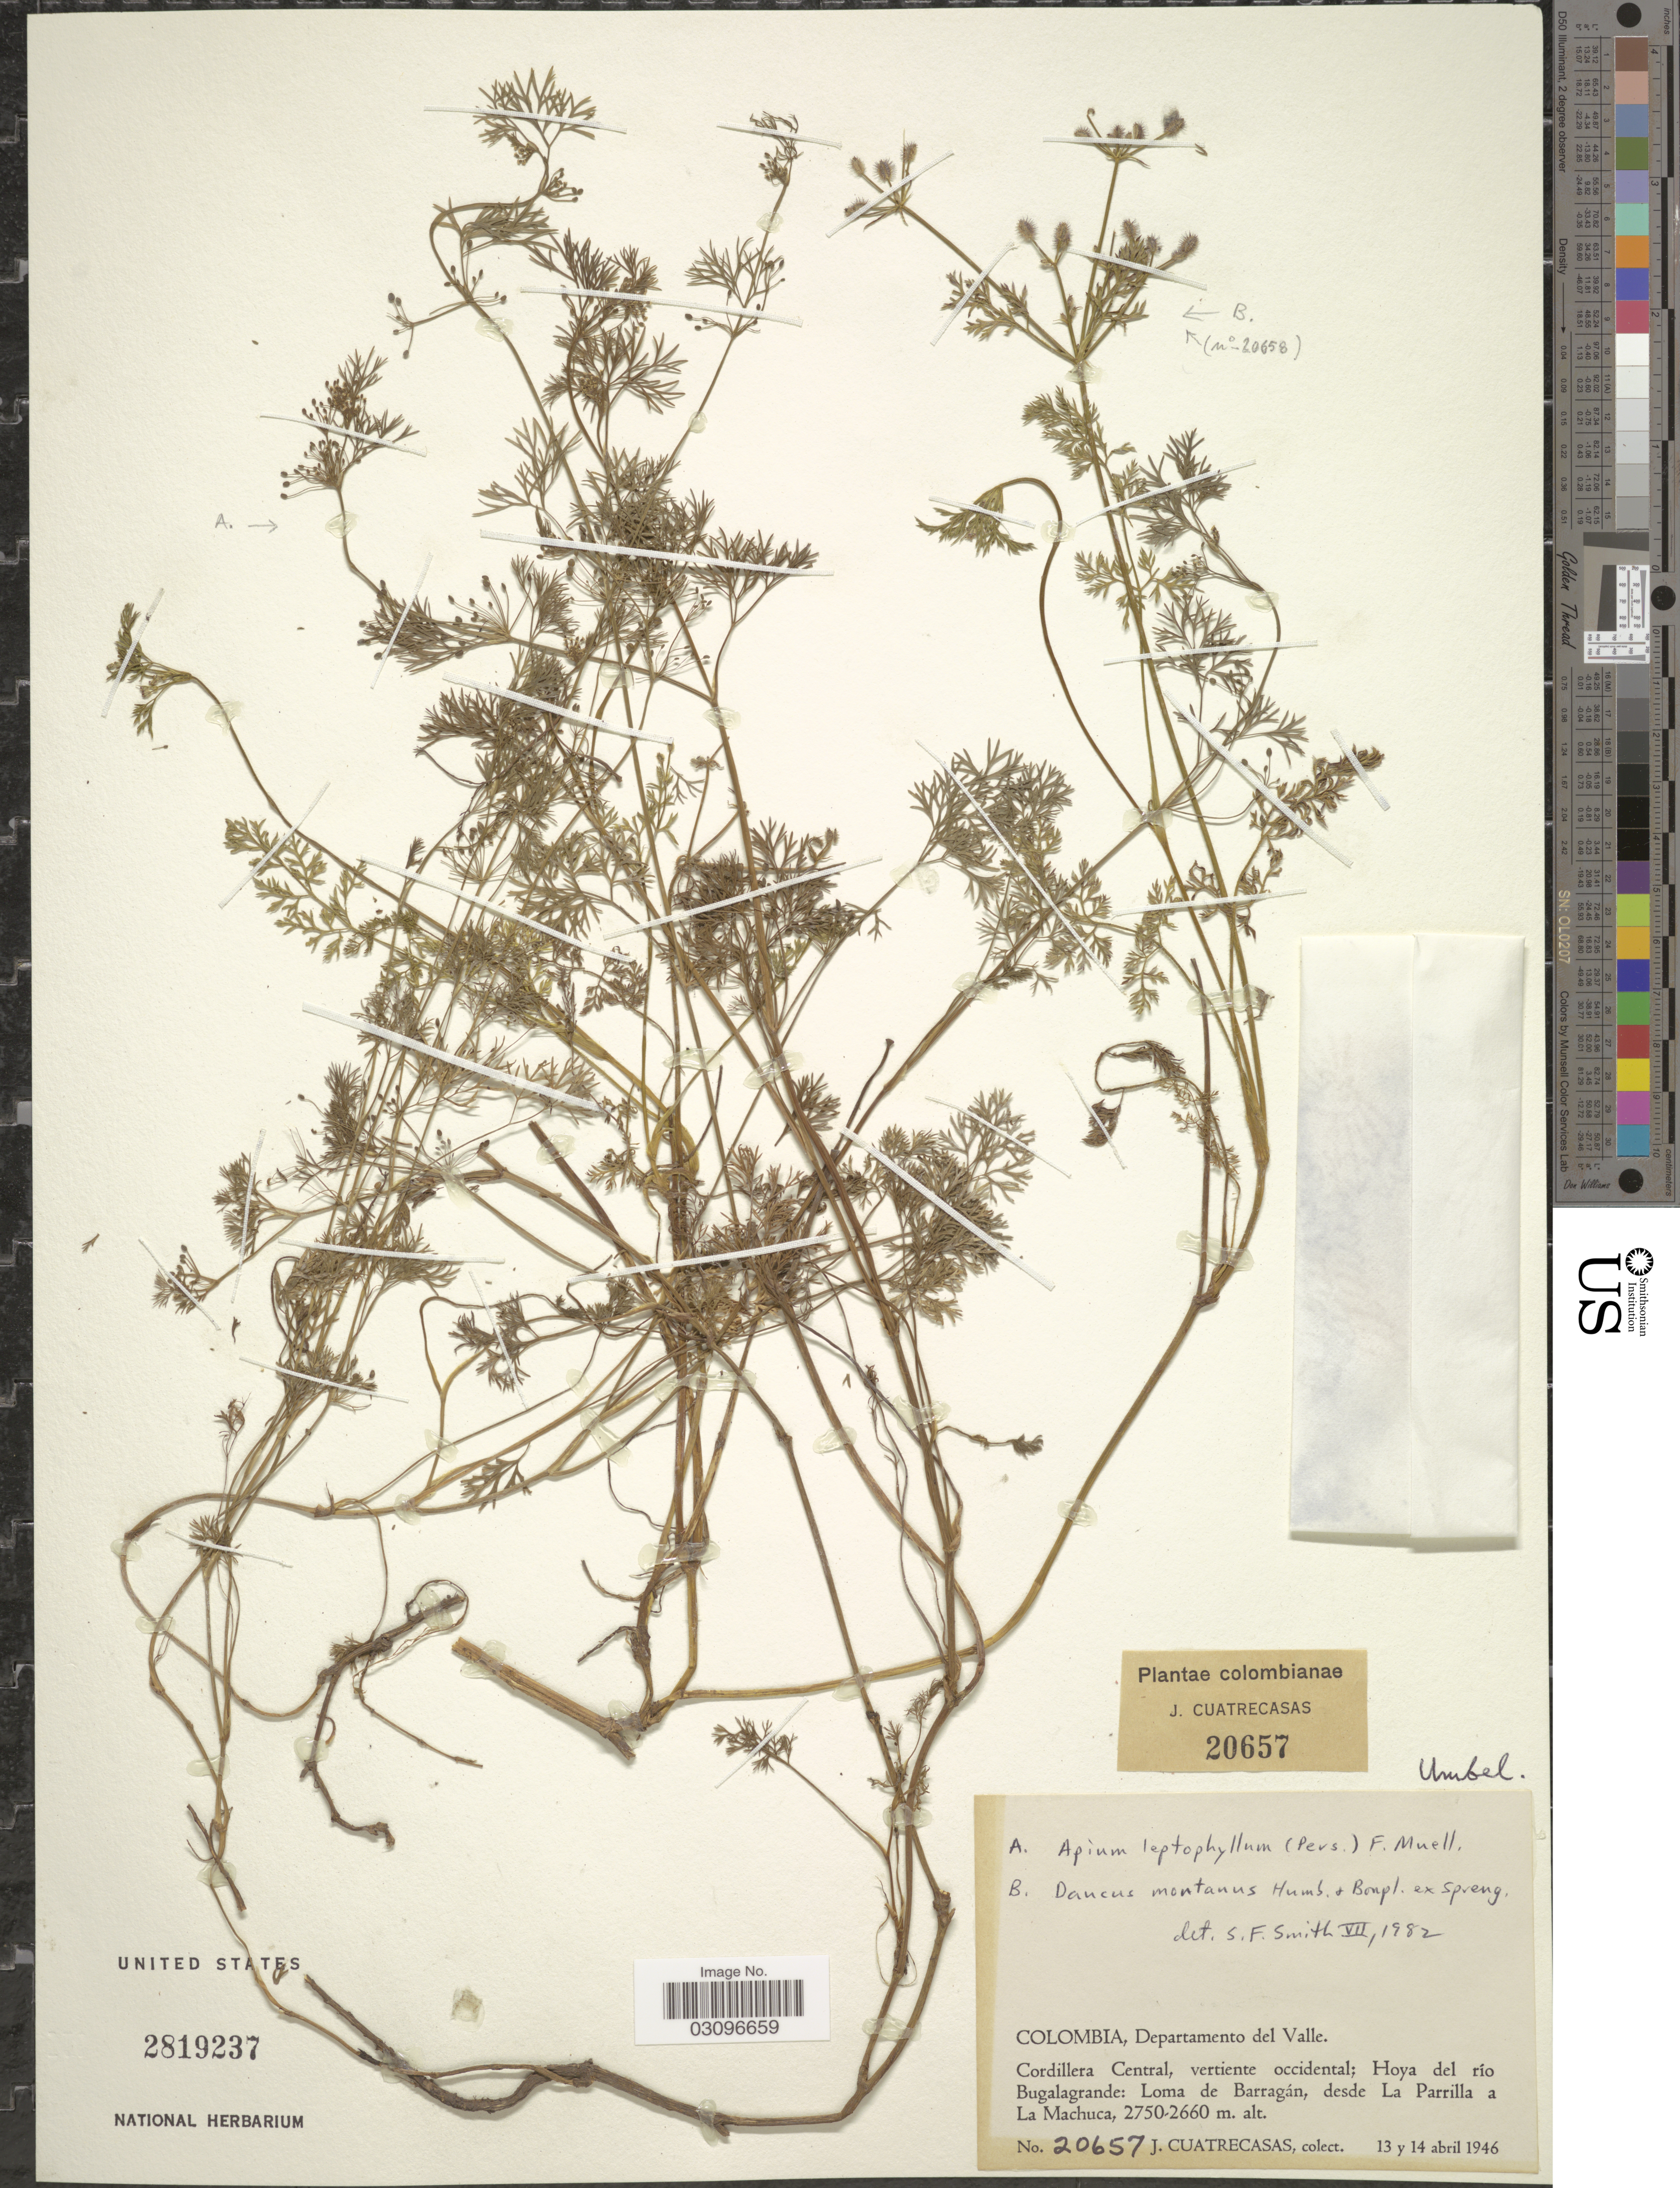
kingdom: Plantae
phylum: Tracheophyta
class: Magnoliopsida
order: Apiales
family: Apiaceae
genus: Daucus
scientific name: Daucus montanus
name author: Humb. & Bonpl. ex Spreng.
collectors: J. Cuatrecasas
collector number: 20657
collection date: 1946-04-13/1946-04-14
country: Colombia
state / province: Valle del Cauca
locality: Departamento del Valle. Cordillera Central, vertiente occidental; Hoya del río Bugalagrande: Loma de Barragán, desde La Parrilla a La Machuca.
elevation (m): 2660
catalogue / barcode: US 2819237